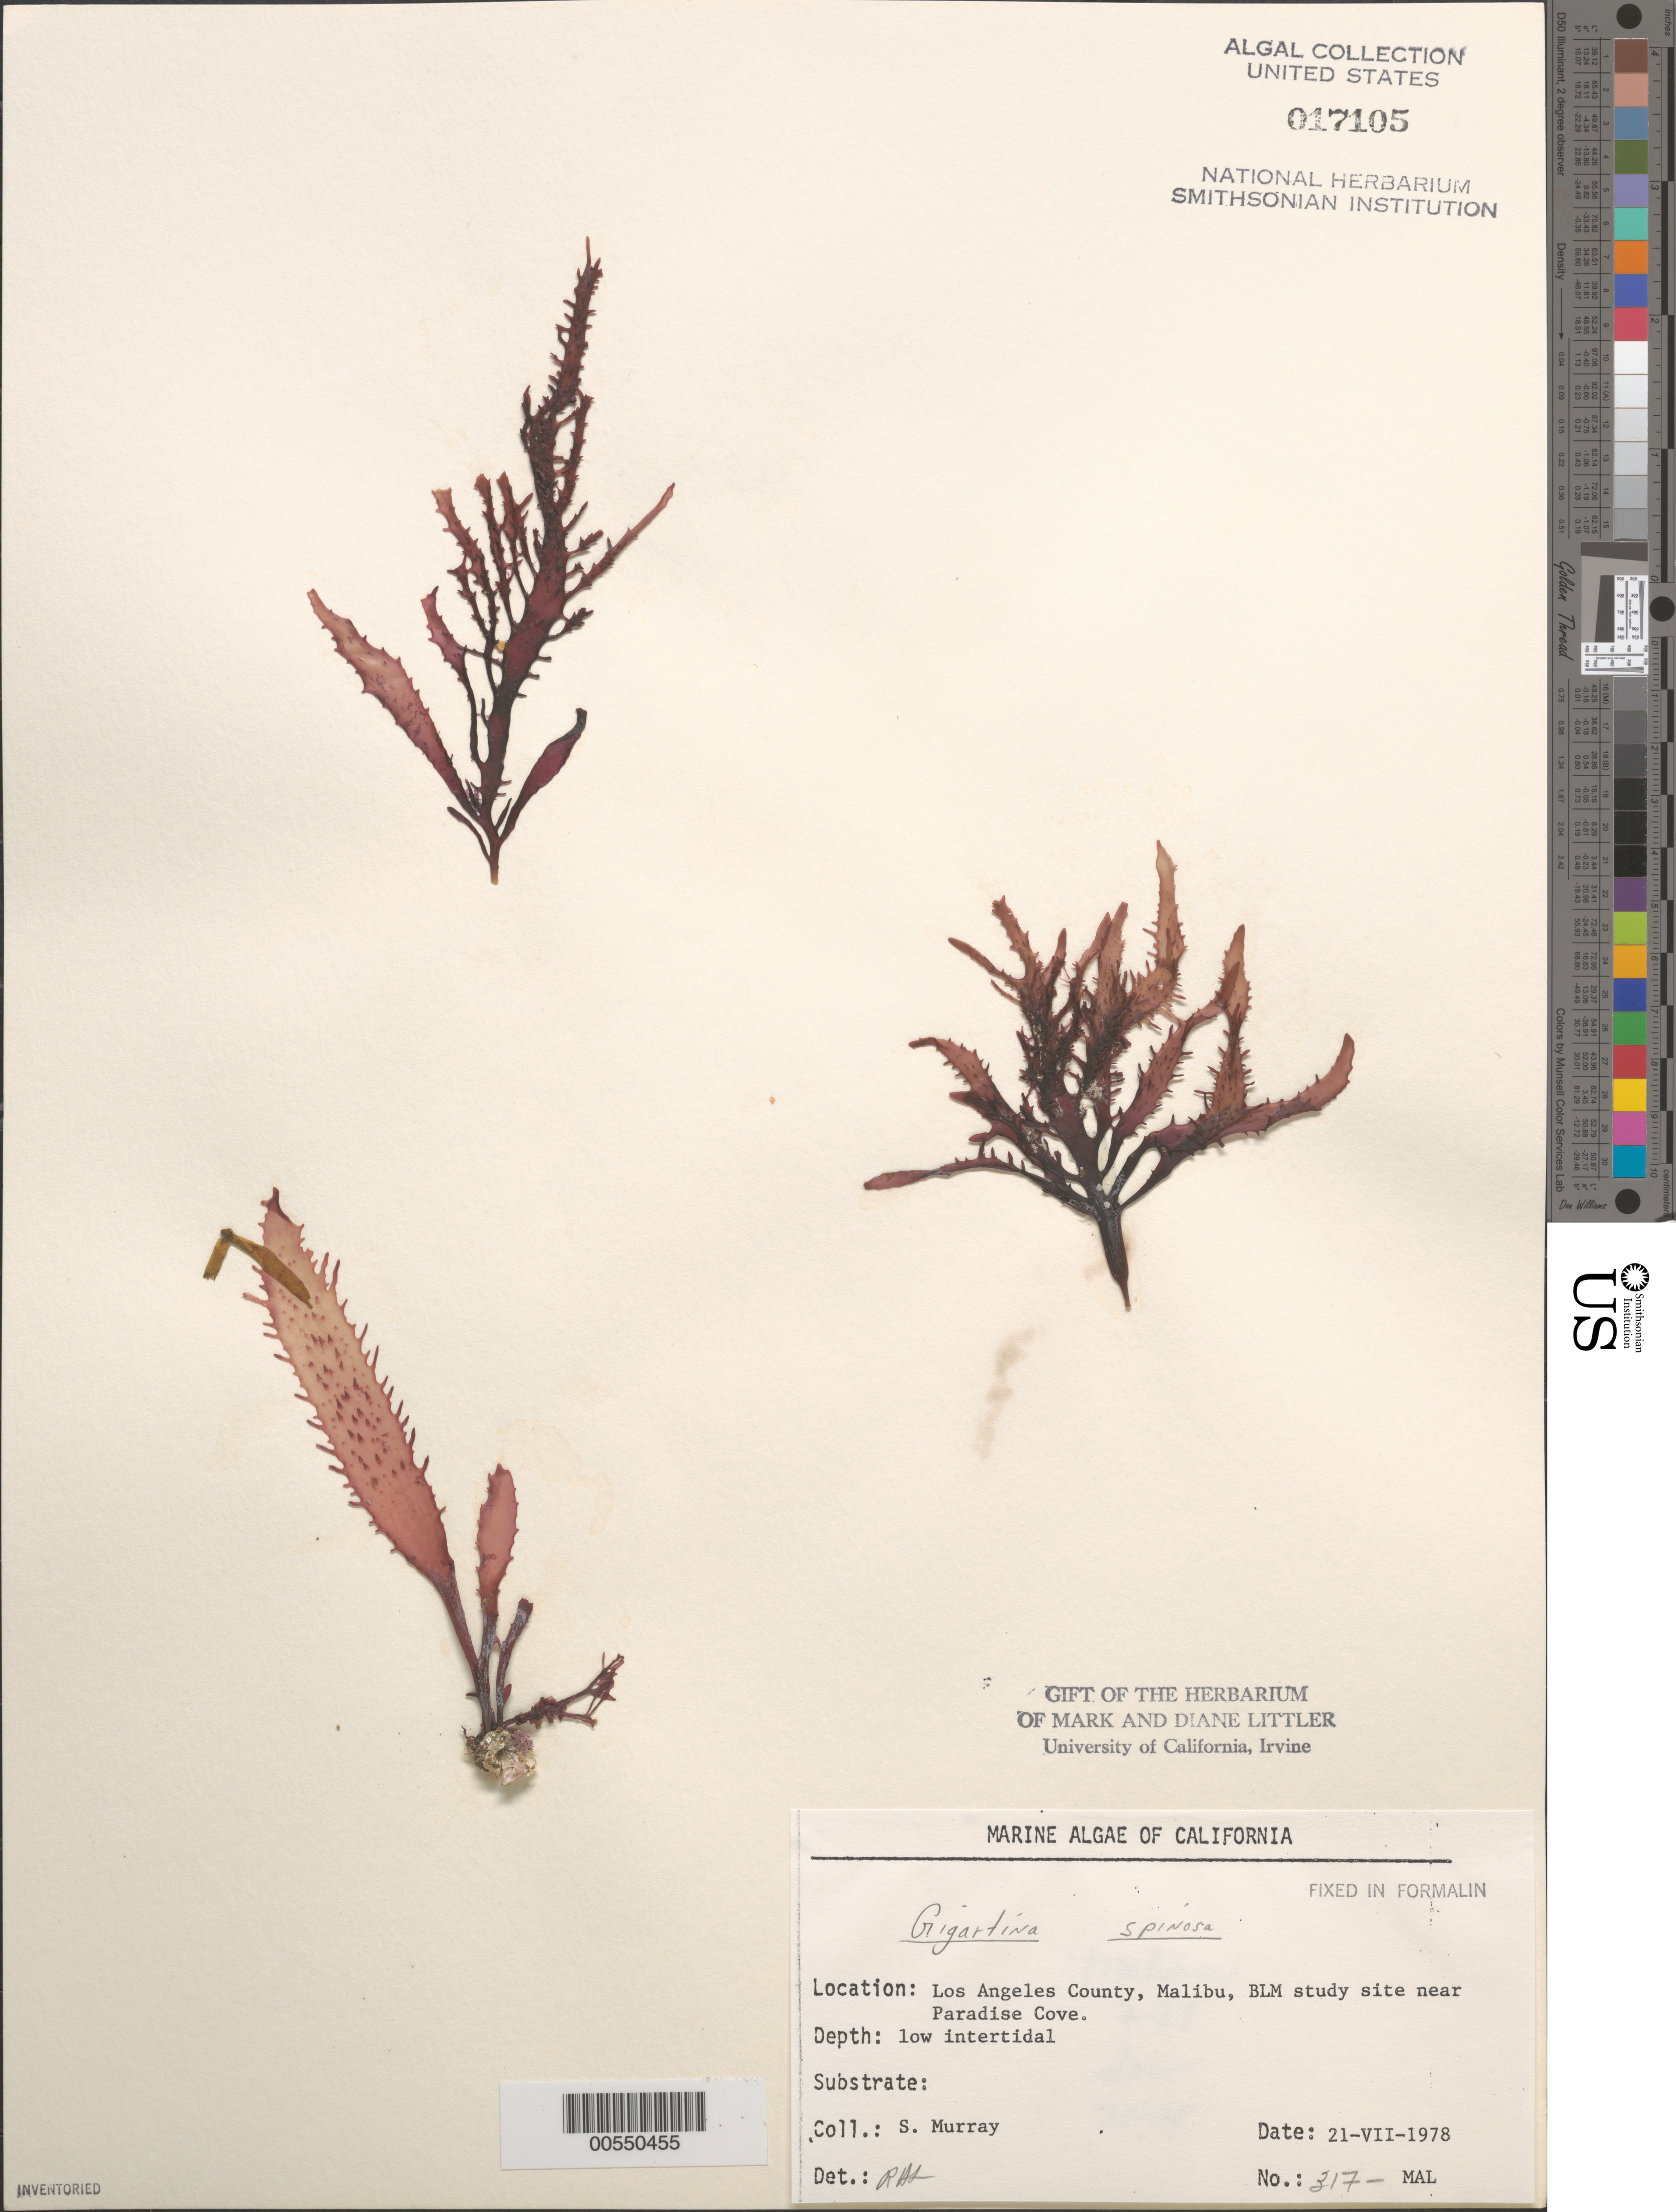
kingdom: Plantae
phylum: Rhodophyta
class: Florideophyceae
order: Gigartinales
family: Gigartinaceae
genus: Chondracanthus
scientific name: Chondracanthus spinosus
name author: (Kütz.) Guiry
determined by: Algae name updating Project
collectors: S. N. Murray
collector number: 317-mal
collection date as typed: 21 Jul 1978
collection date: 1978-07-21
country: United States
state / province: California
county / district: Los Angeles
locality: Malibu near Paradise Cove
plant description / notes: BLM-SOCALBIGHT Rocky Intertidal Survey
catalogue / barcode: US 17105